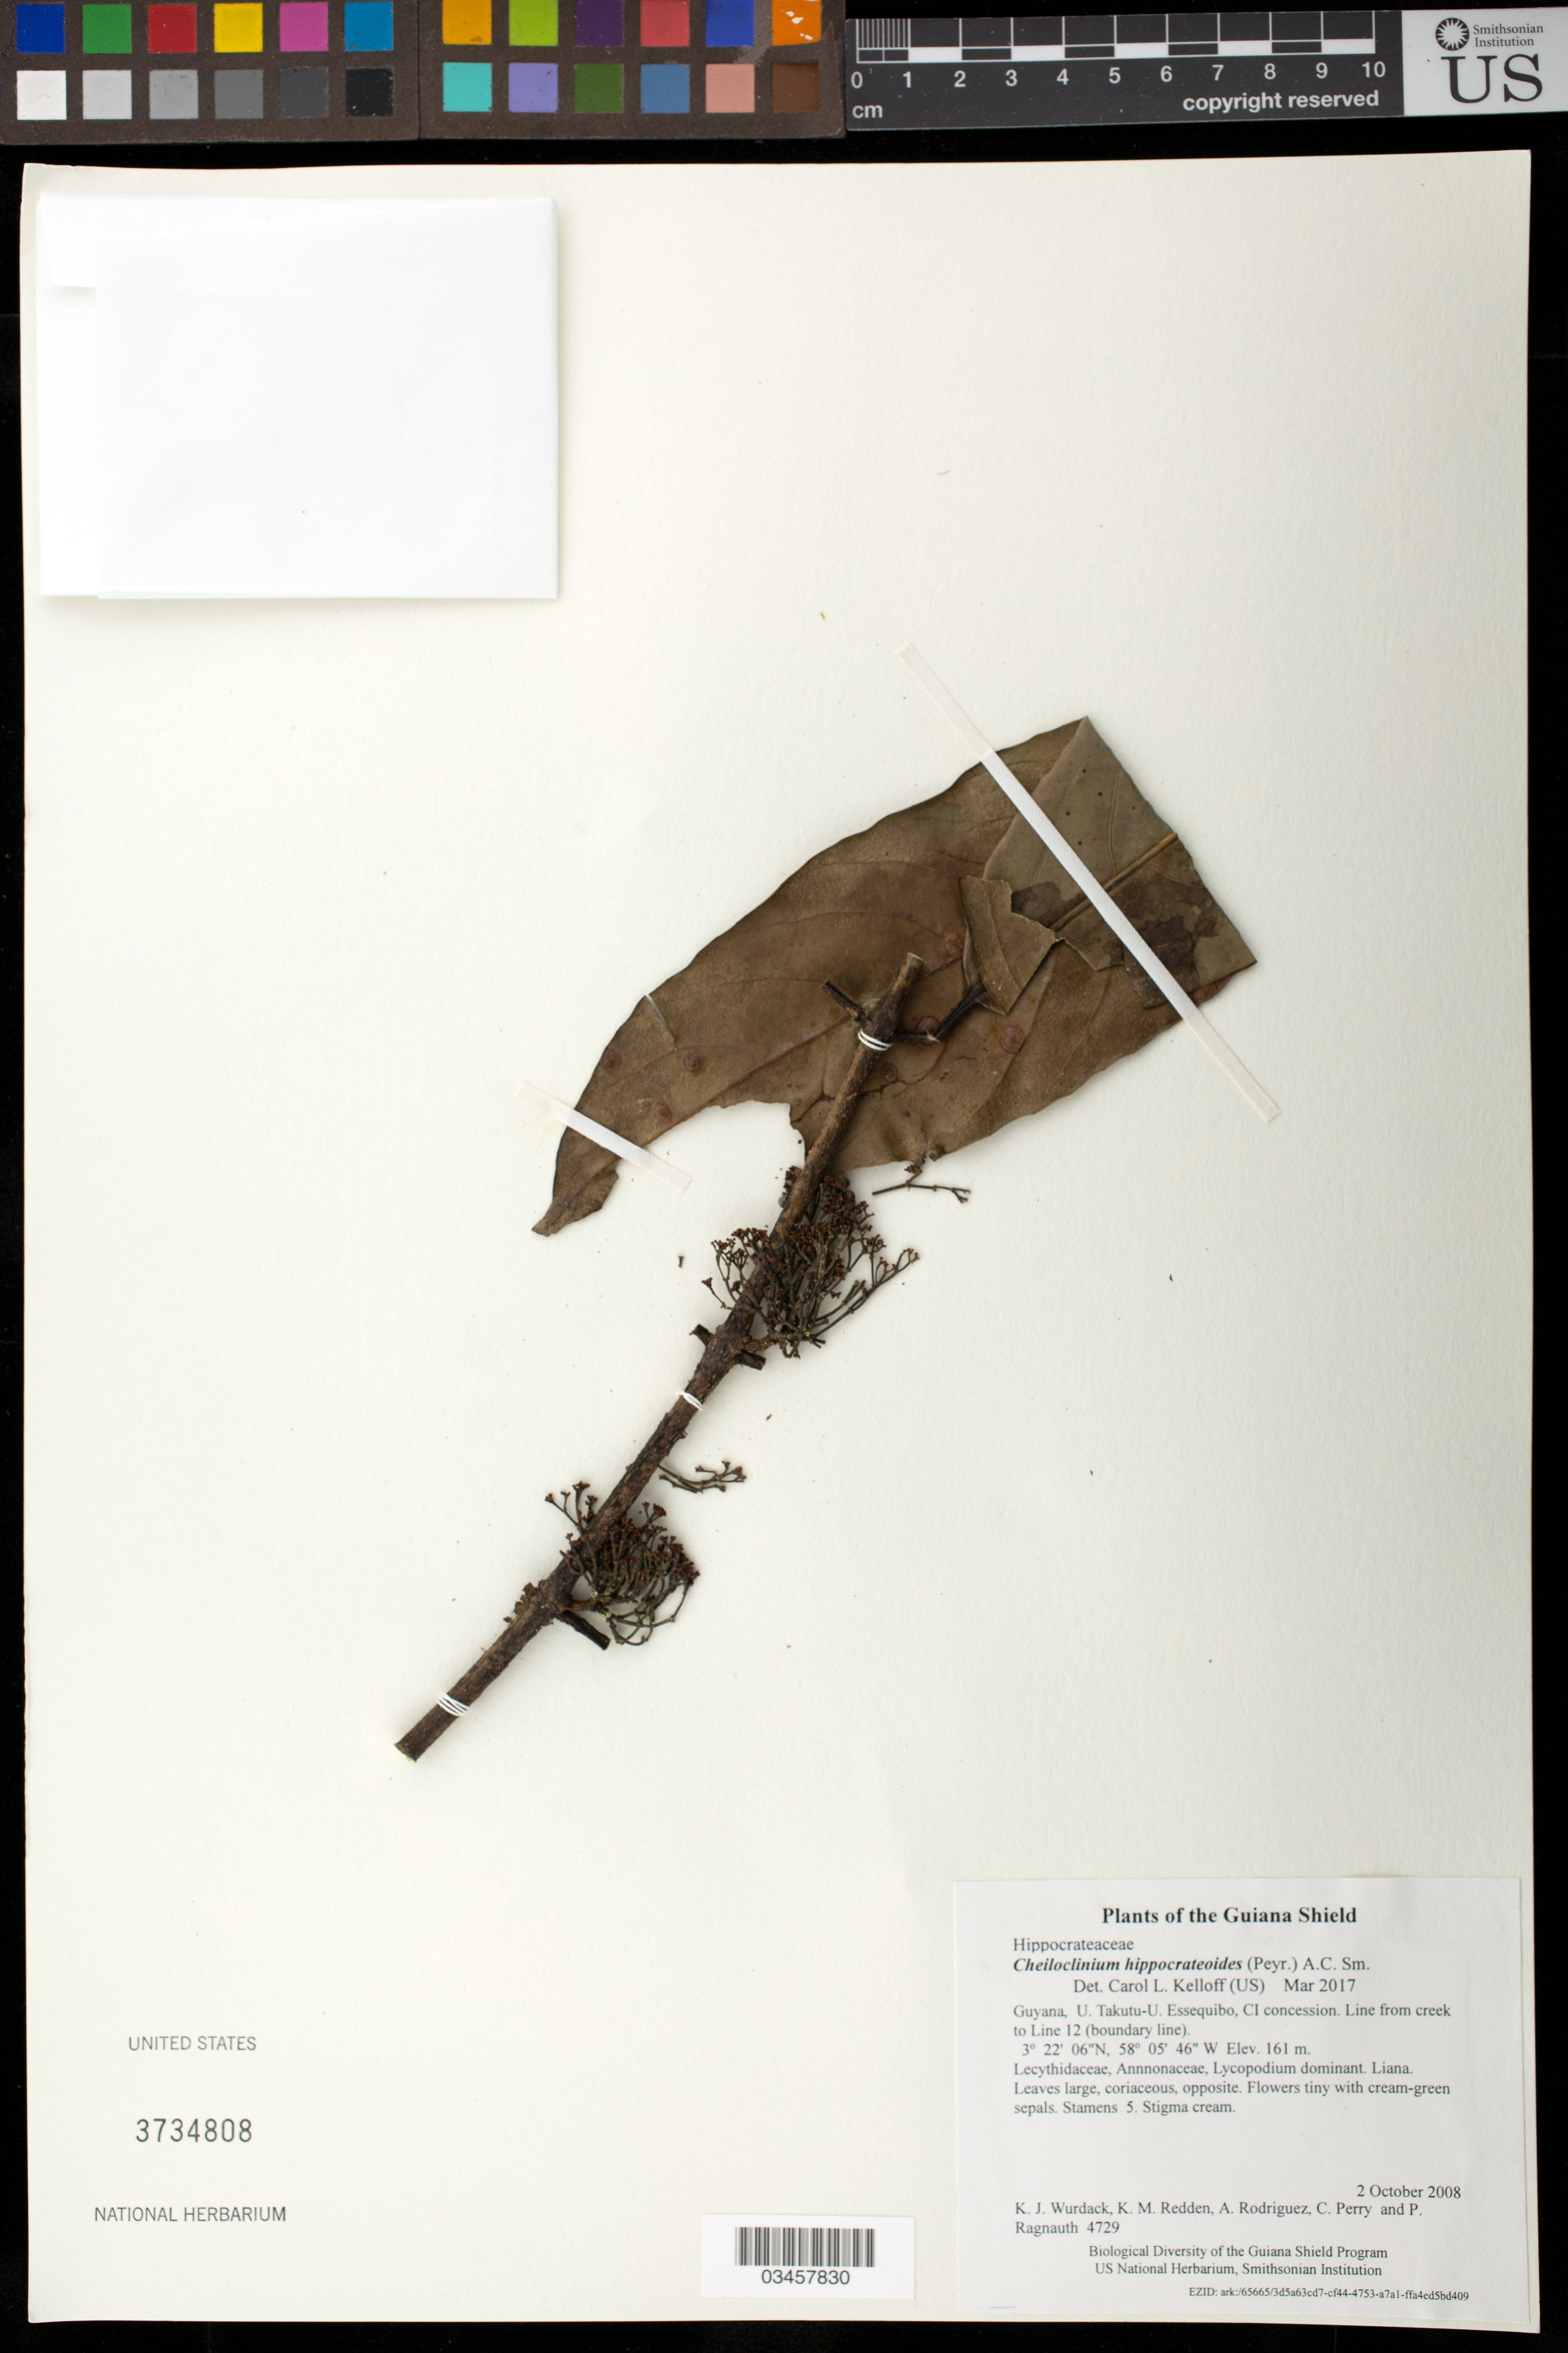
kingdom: Plantae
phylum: Tracheophyta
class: Magnoliopsida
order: Celastrales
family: Celastraceae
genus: Cheiloclinium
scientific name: Cheiloclinium hippocrateoides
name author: (Peyr.) A.C. Sm.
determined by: Kelloff, Carol L., (US), Smithsonian Institution - National Museum of Natural History (UNITED STATES)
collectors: K. Wurdack, K. M. Redden, A. Rodriguez, C. Perry & P. Ragnauth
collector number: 4729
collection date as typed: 2 October 2008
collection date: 2008-10-02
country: Guyana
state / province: U. Takutu-U. Essequibo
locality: CI concession. Line from creek to Line 12 (boundary line)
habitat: Lecythidaceae, Annnonaceae, Lycopodium dominant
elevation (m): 161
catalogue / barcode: US 3734808